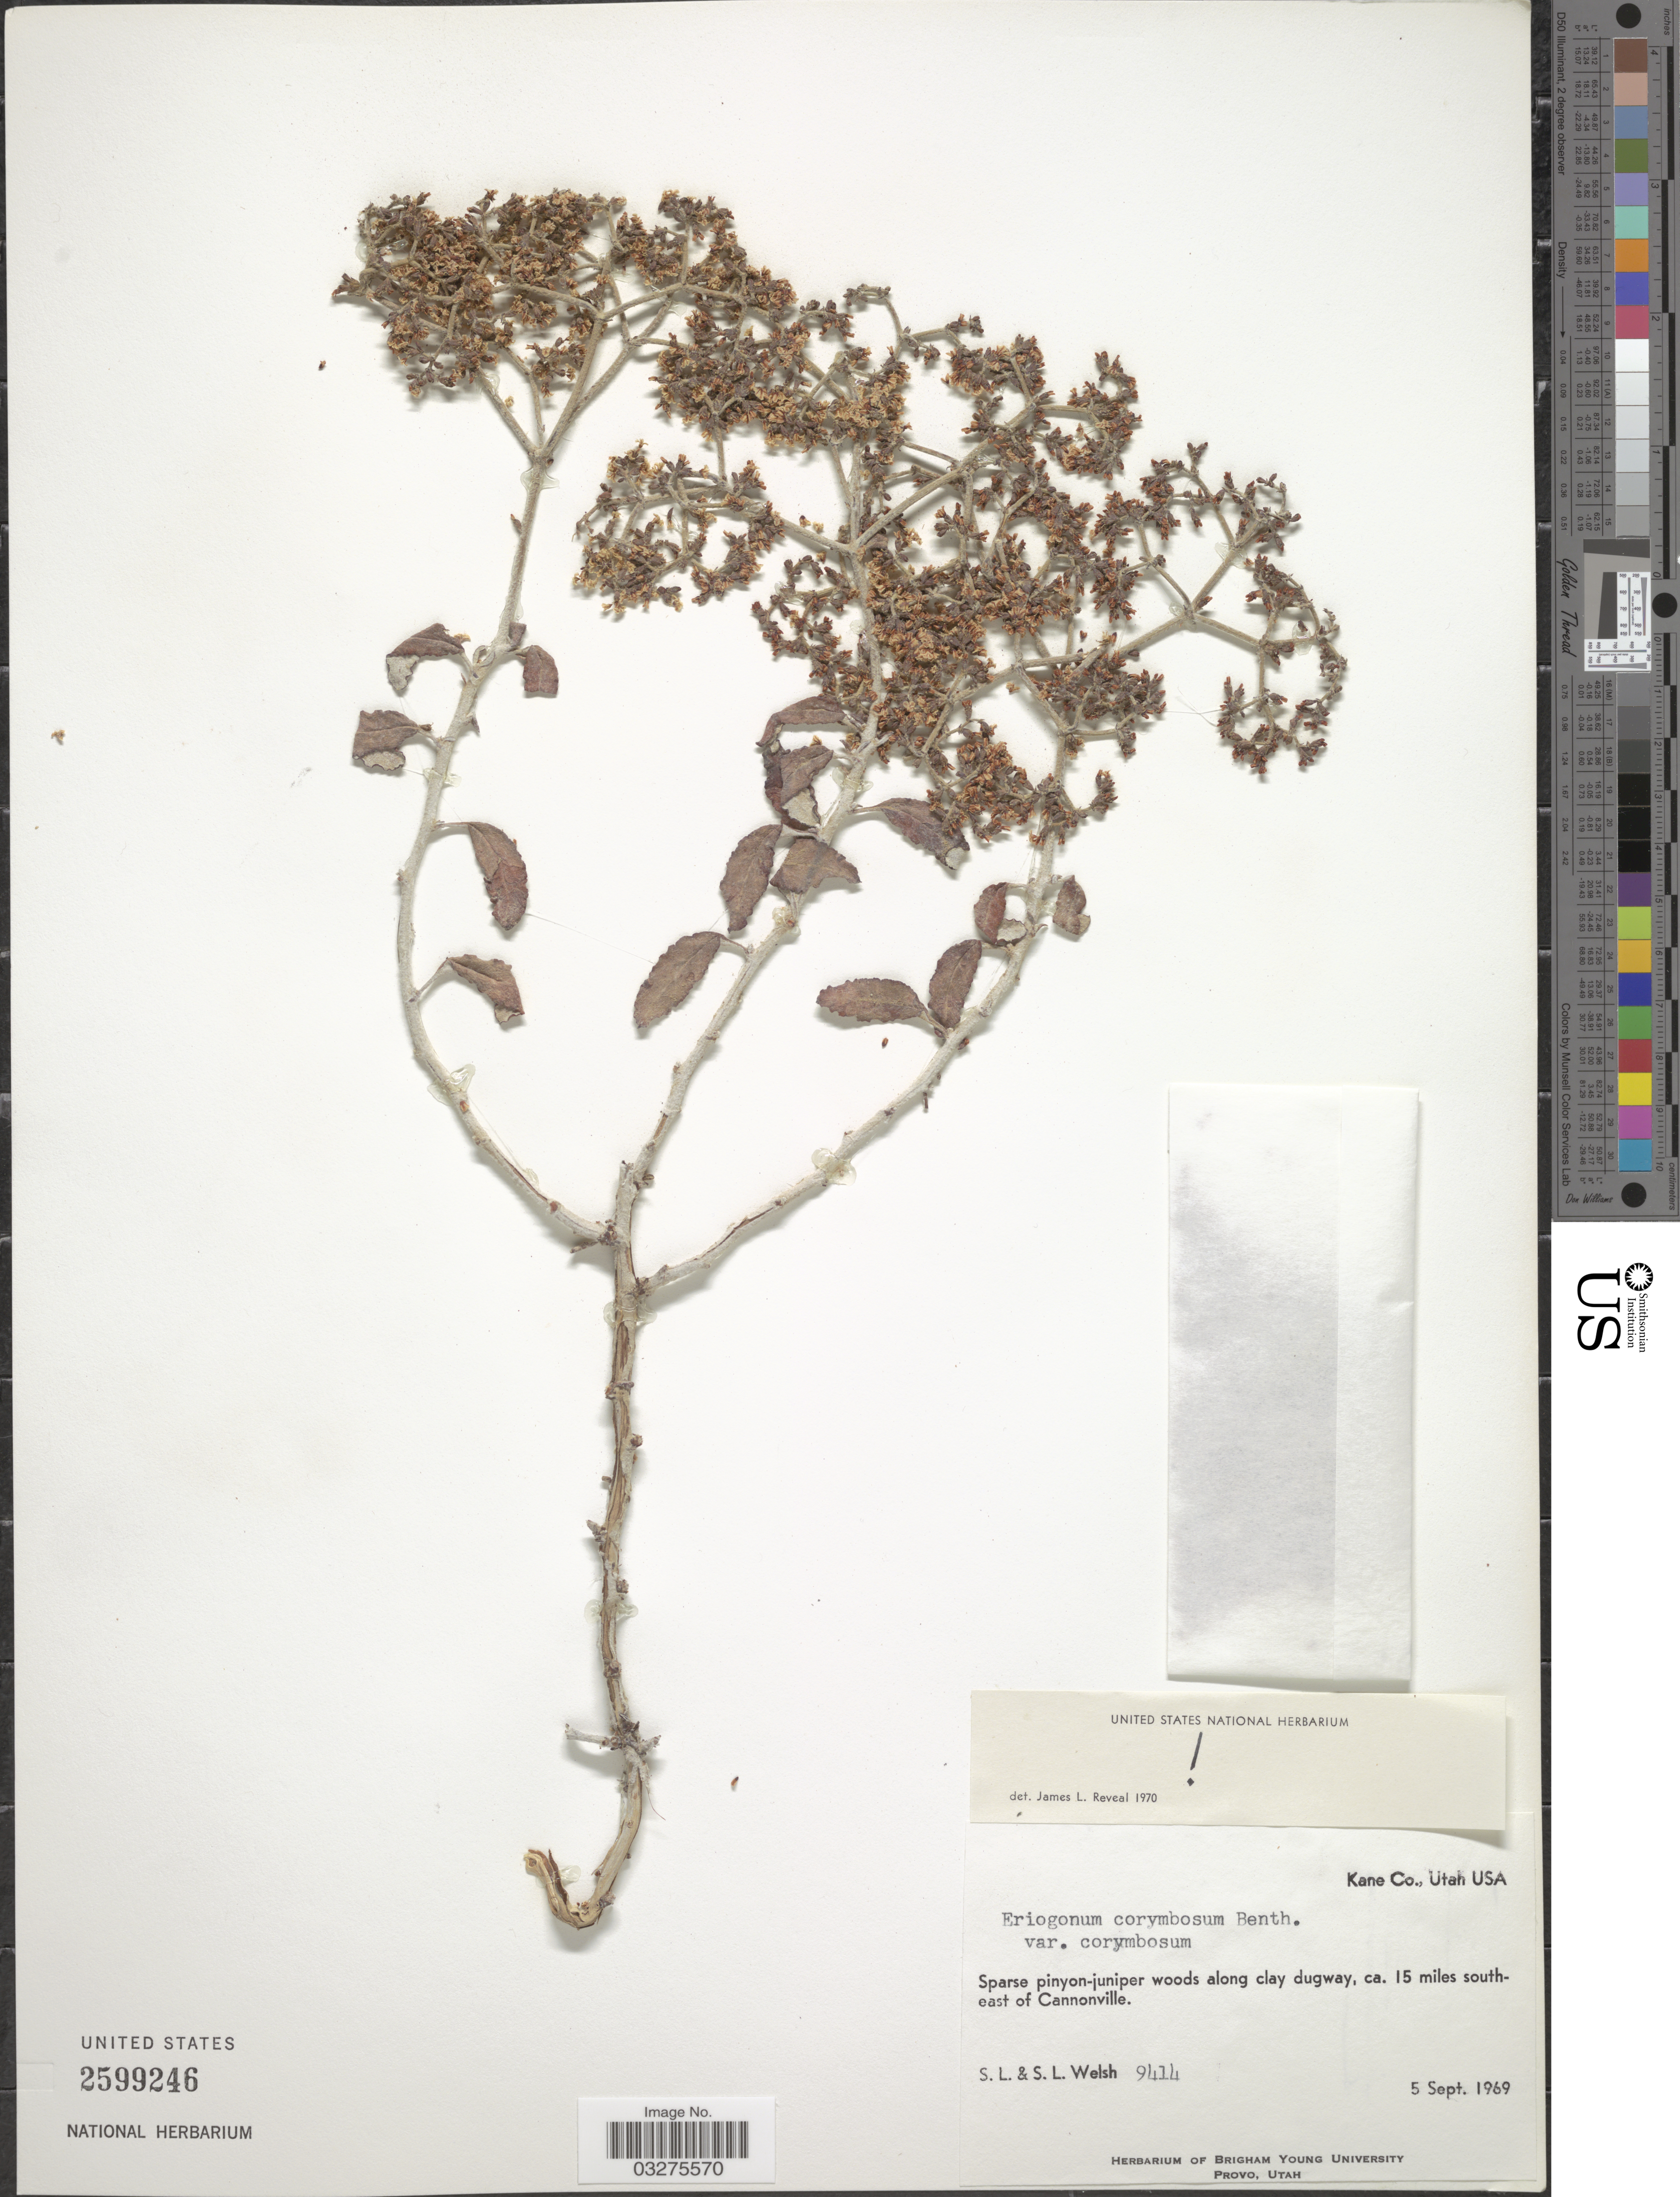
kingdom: Plantae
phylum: Tracheophyta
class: Magnoliopsida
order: Caryophyllales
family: Polygonaceae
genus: Eriogonum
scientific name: Eriogonum corymbosum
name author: Benth.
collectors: S. Welsh & S. Welsh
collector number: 9414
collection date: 1969-09-05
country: United States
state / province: Utah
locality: Ca. 15 miles southeast of Cannonville. Kane Co.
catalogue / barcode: US 2599246